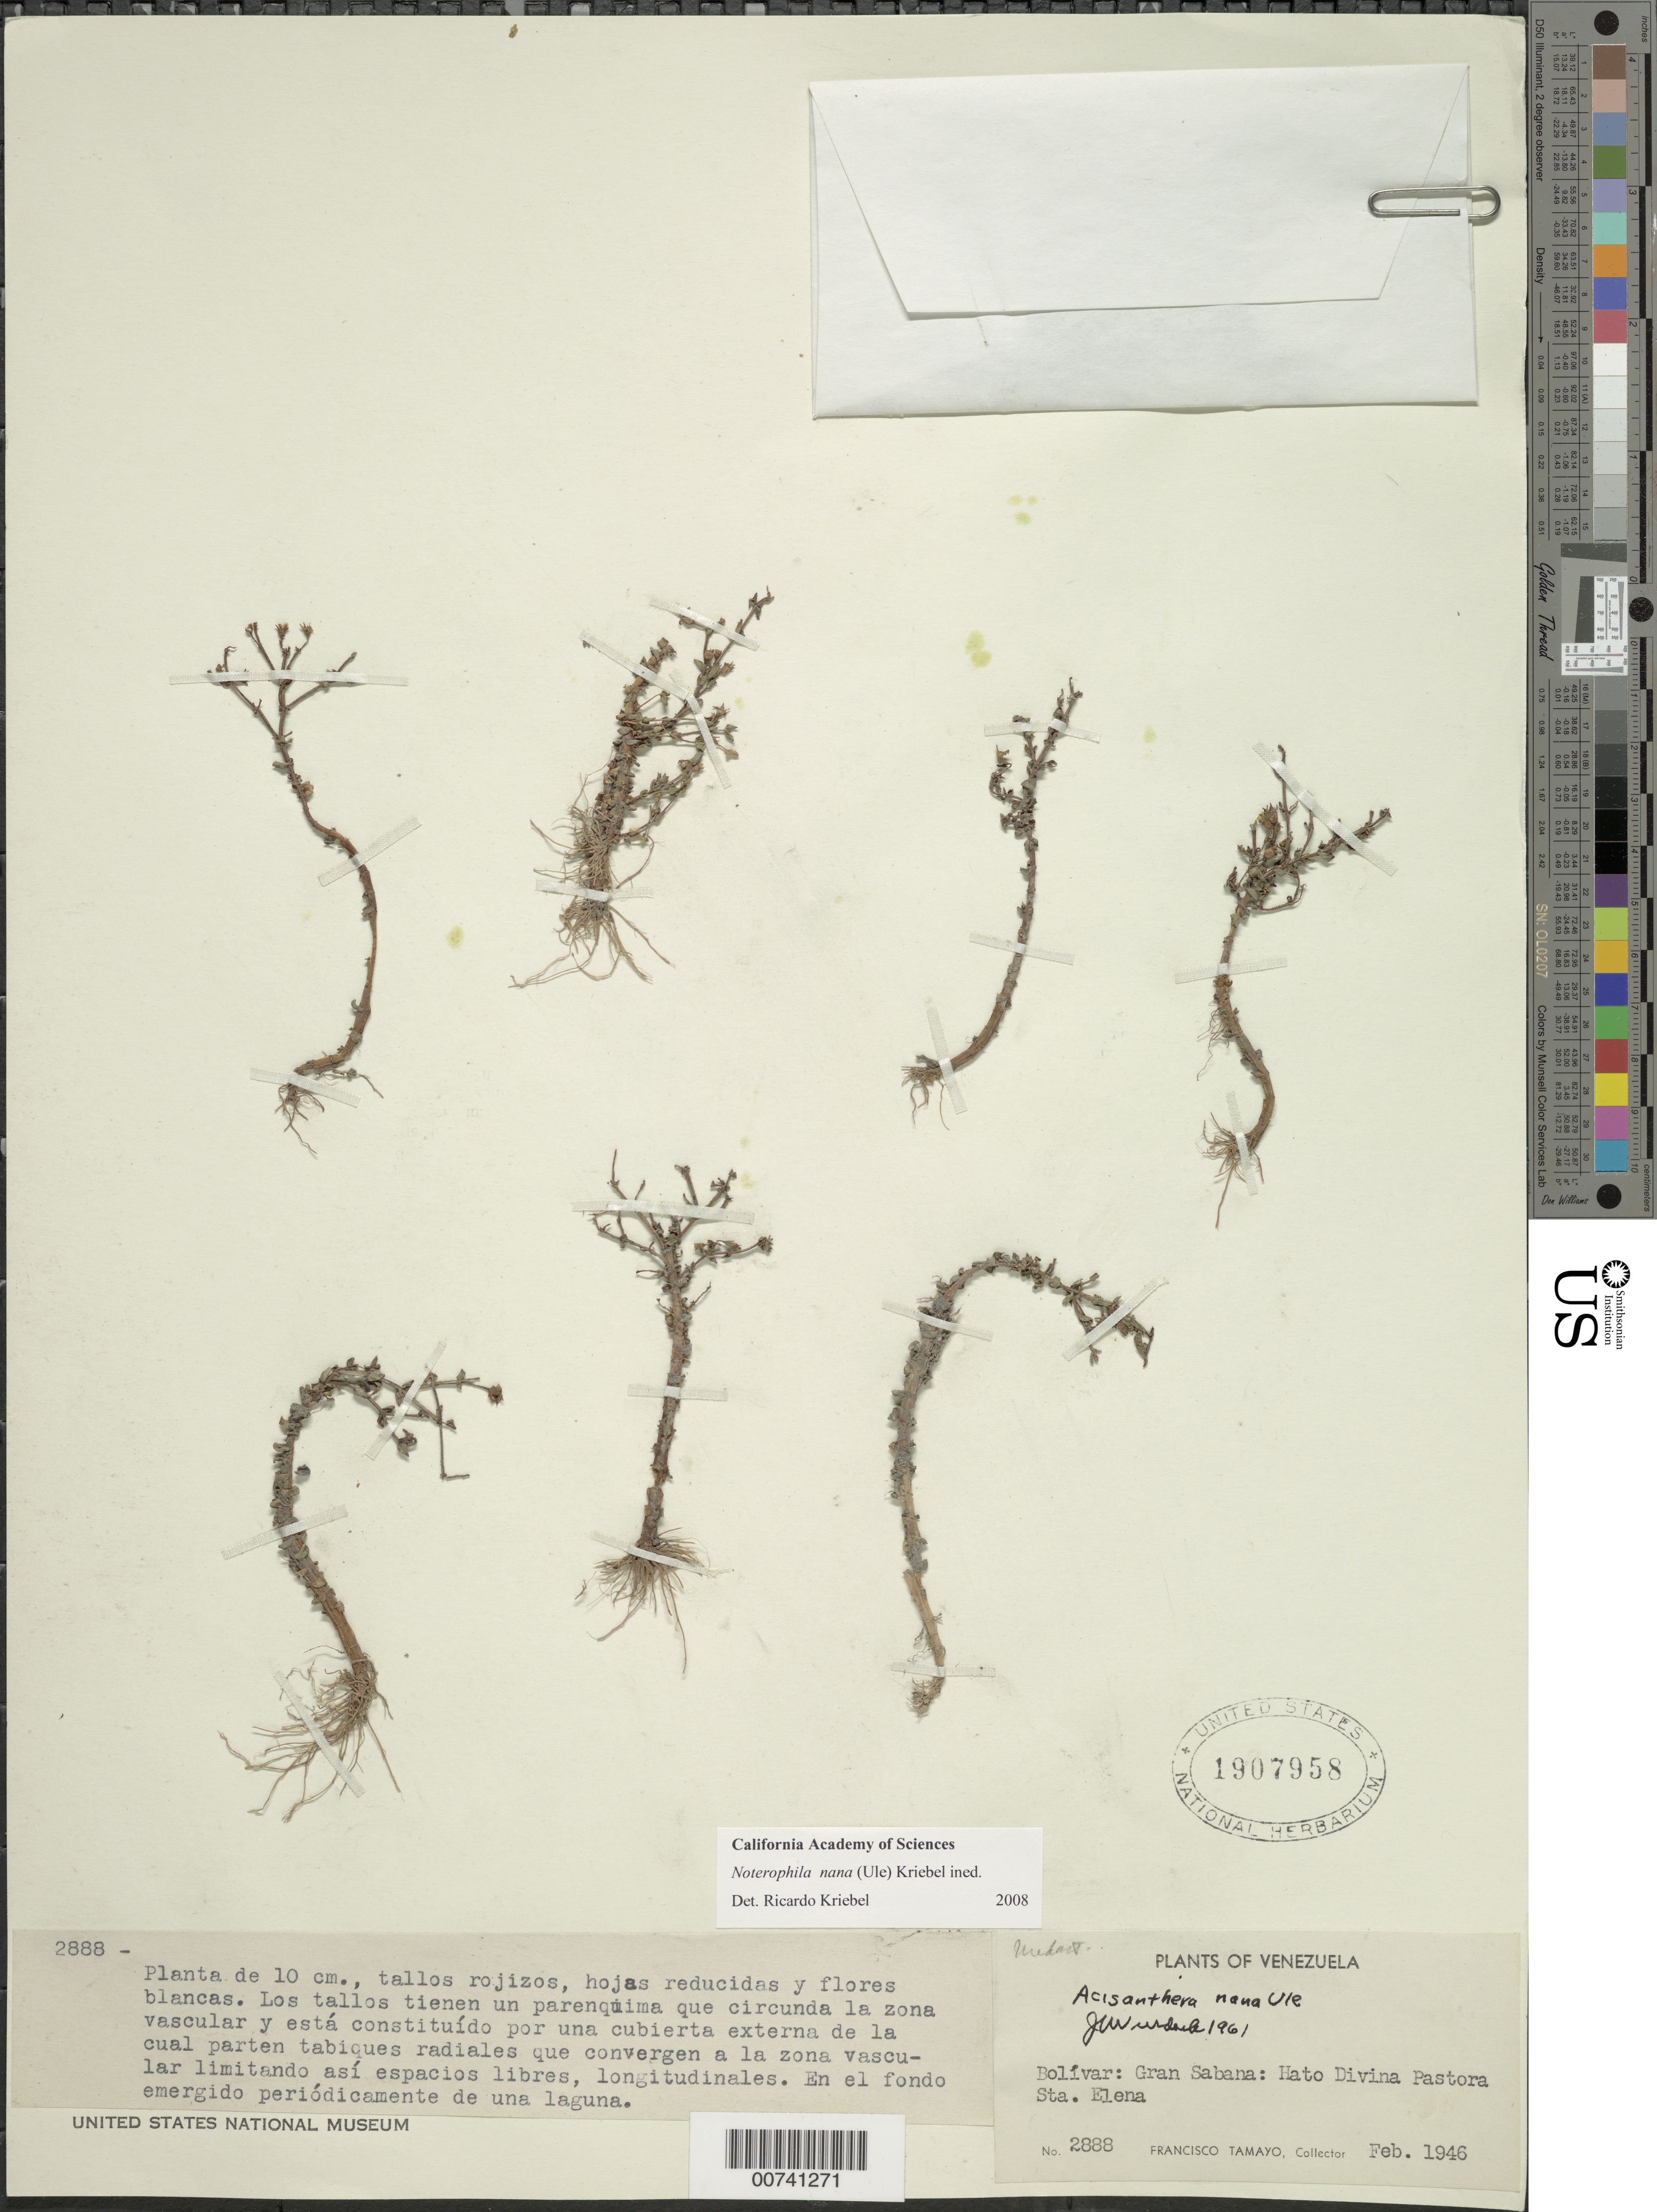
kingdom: Plantae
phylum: Tracheophyta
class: Magnoliopsida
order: Myrtales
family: Melastomataceae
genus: Noterophila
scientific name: Noterophila nana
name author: (Ule) Kriebel & M.J. Rocha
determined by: Nunes da Silva, Diego, (RB), Jardim Botanico do Rio de Janeiro - Herbario (BRAZIL)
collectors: F. Tamayo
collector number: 2888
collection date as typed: Feb-46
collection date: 1946-02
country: Venezuela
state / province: Bolívar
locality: Gran Sabana, Hato Divina Pastora, Cerro Ceitá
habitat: Fondo emergido periodicamente de una laguna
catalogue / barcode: US 1907958